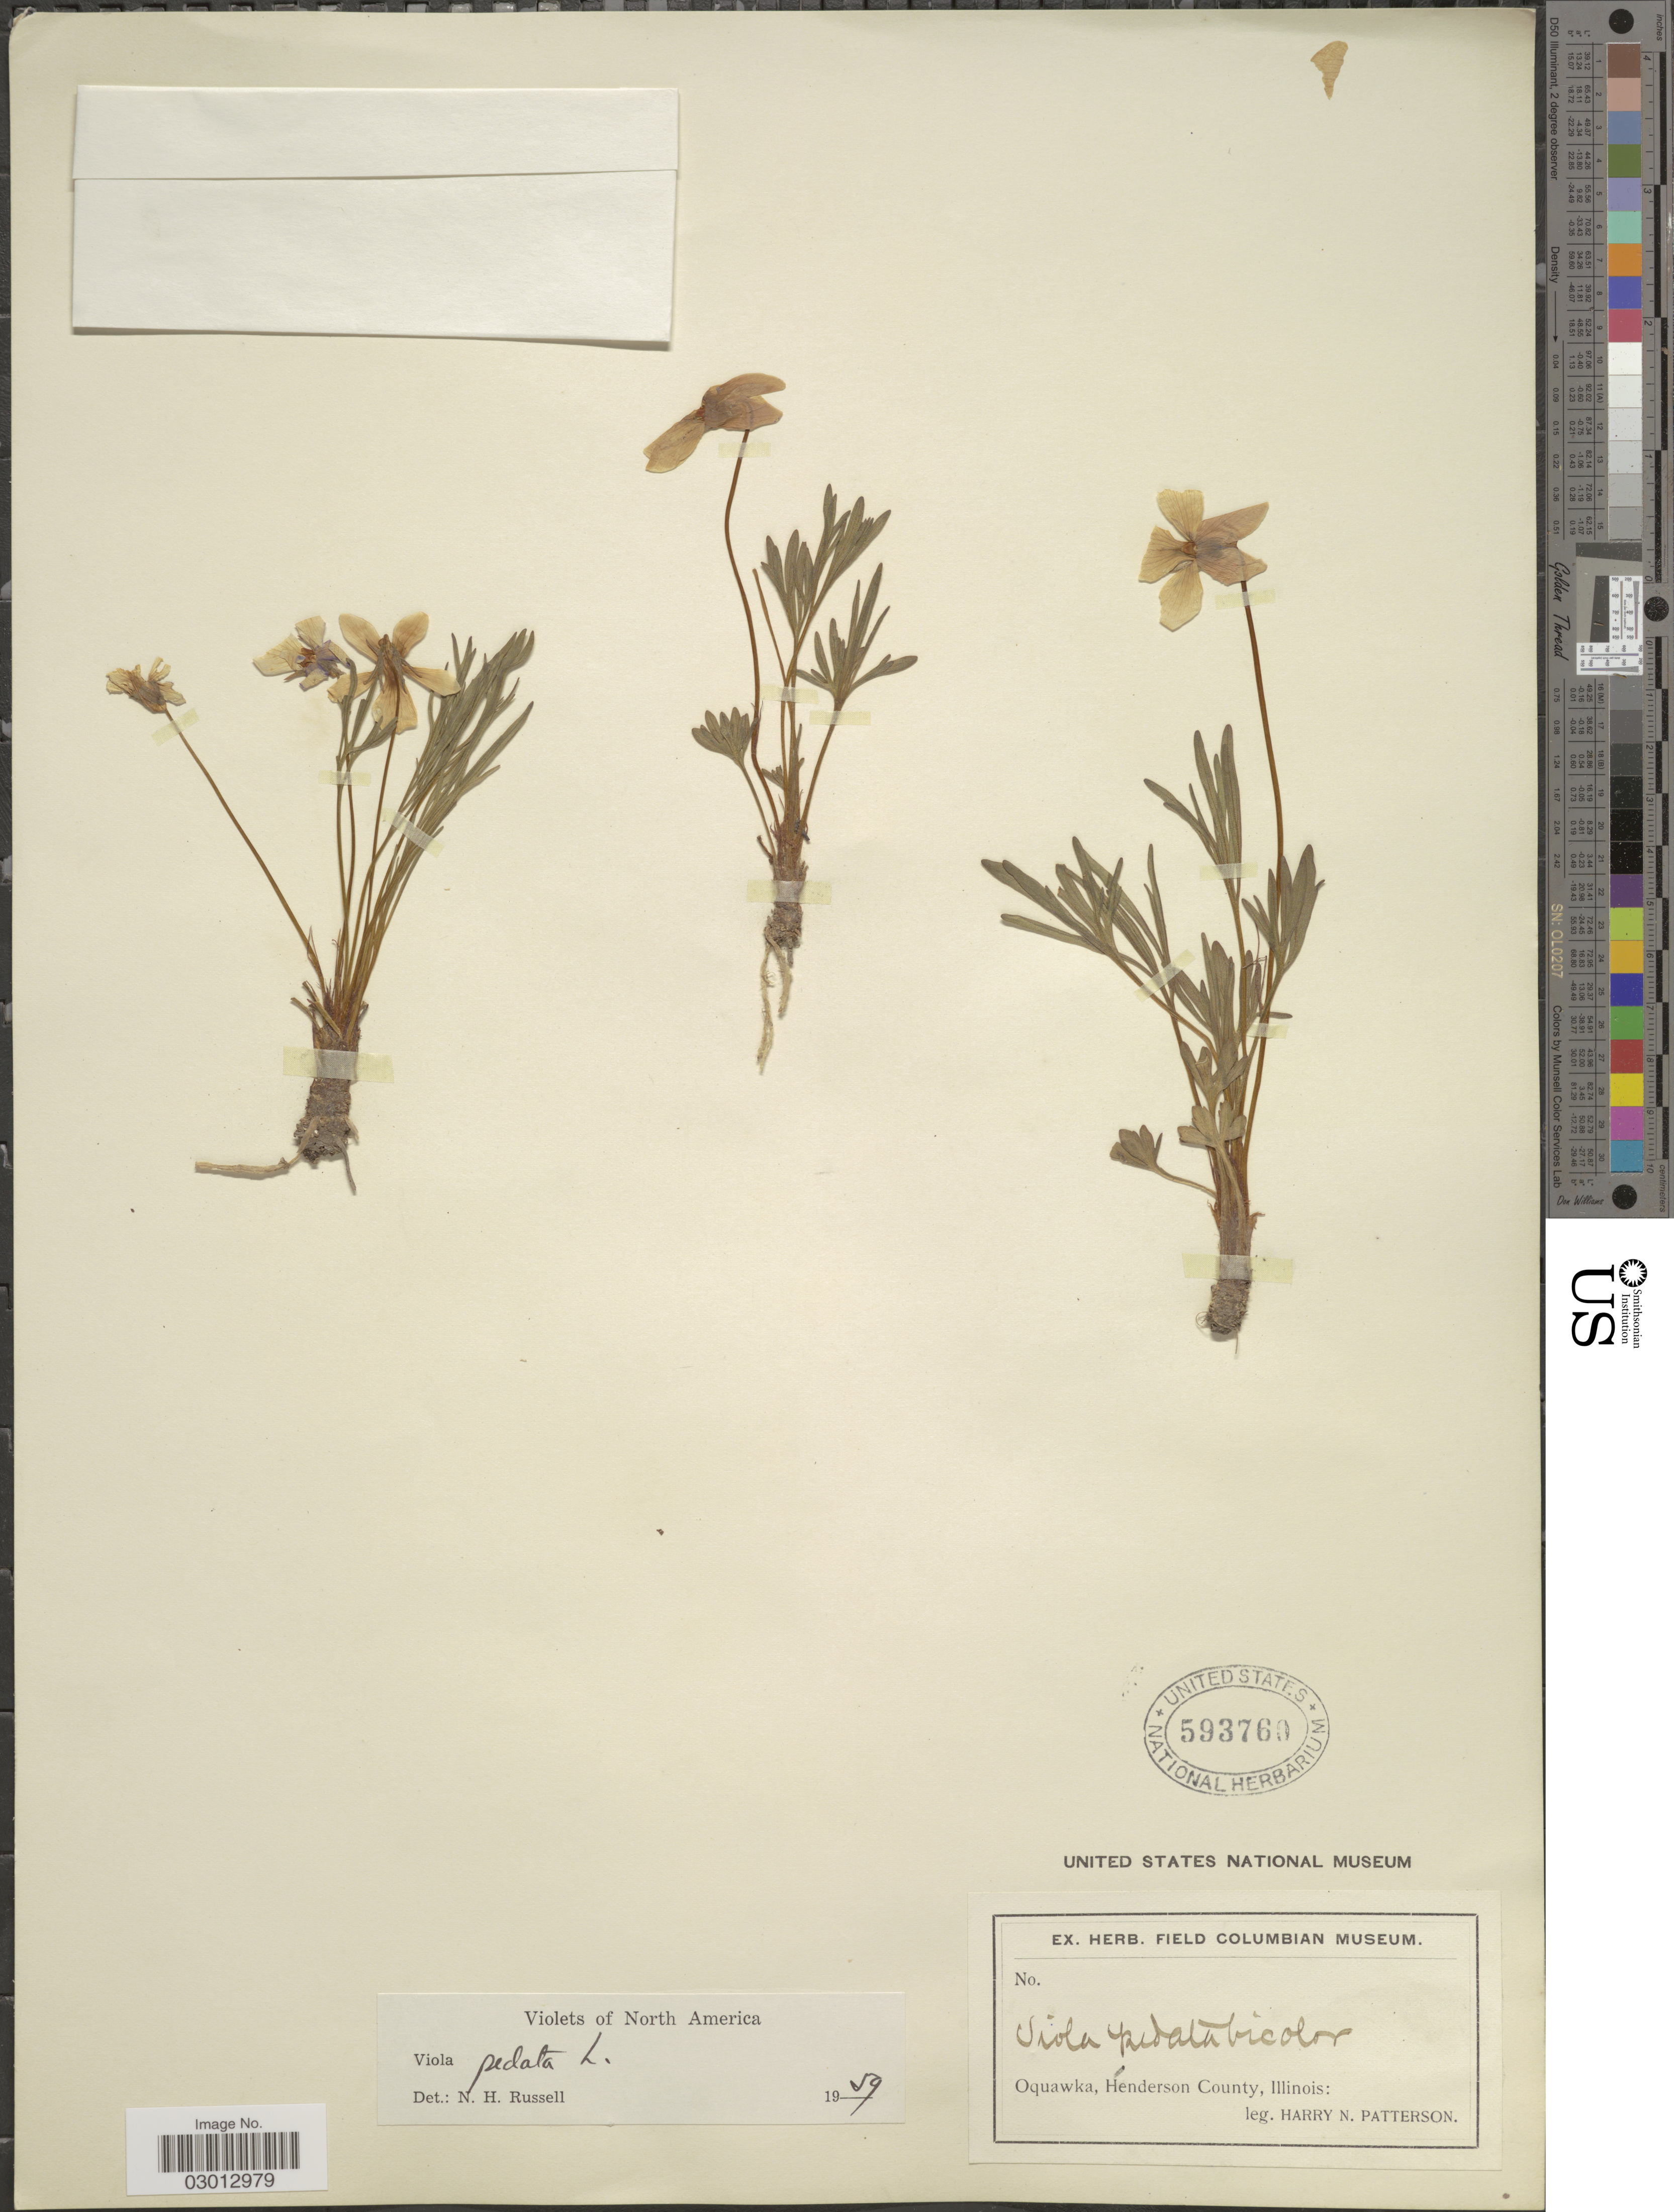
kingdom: Plantae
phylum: Tracheophyta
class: Magnoliopsida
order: Malpighiales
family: Violaceae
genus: Viola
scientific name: Viola pedata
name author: L.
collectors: H. N. Patterson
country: United States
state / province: Illinois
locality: Oquawka, Henderson County.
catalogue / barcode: US 593760